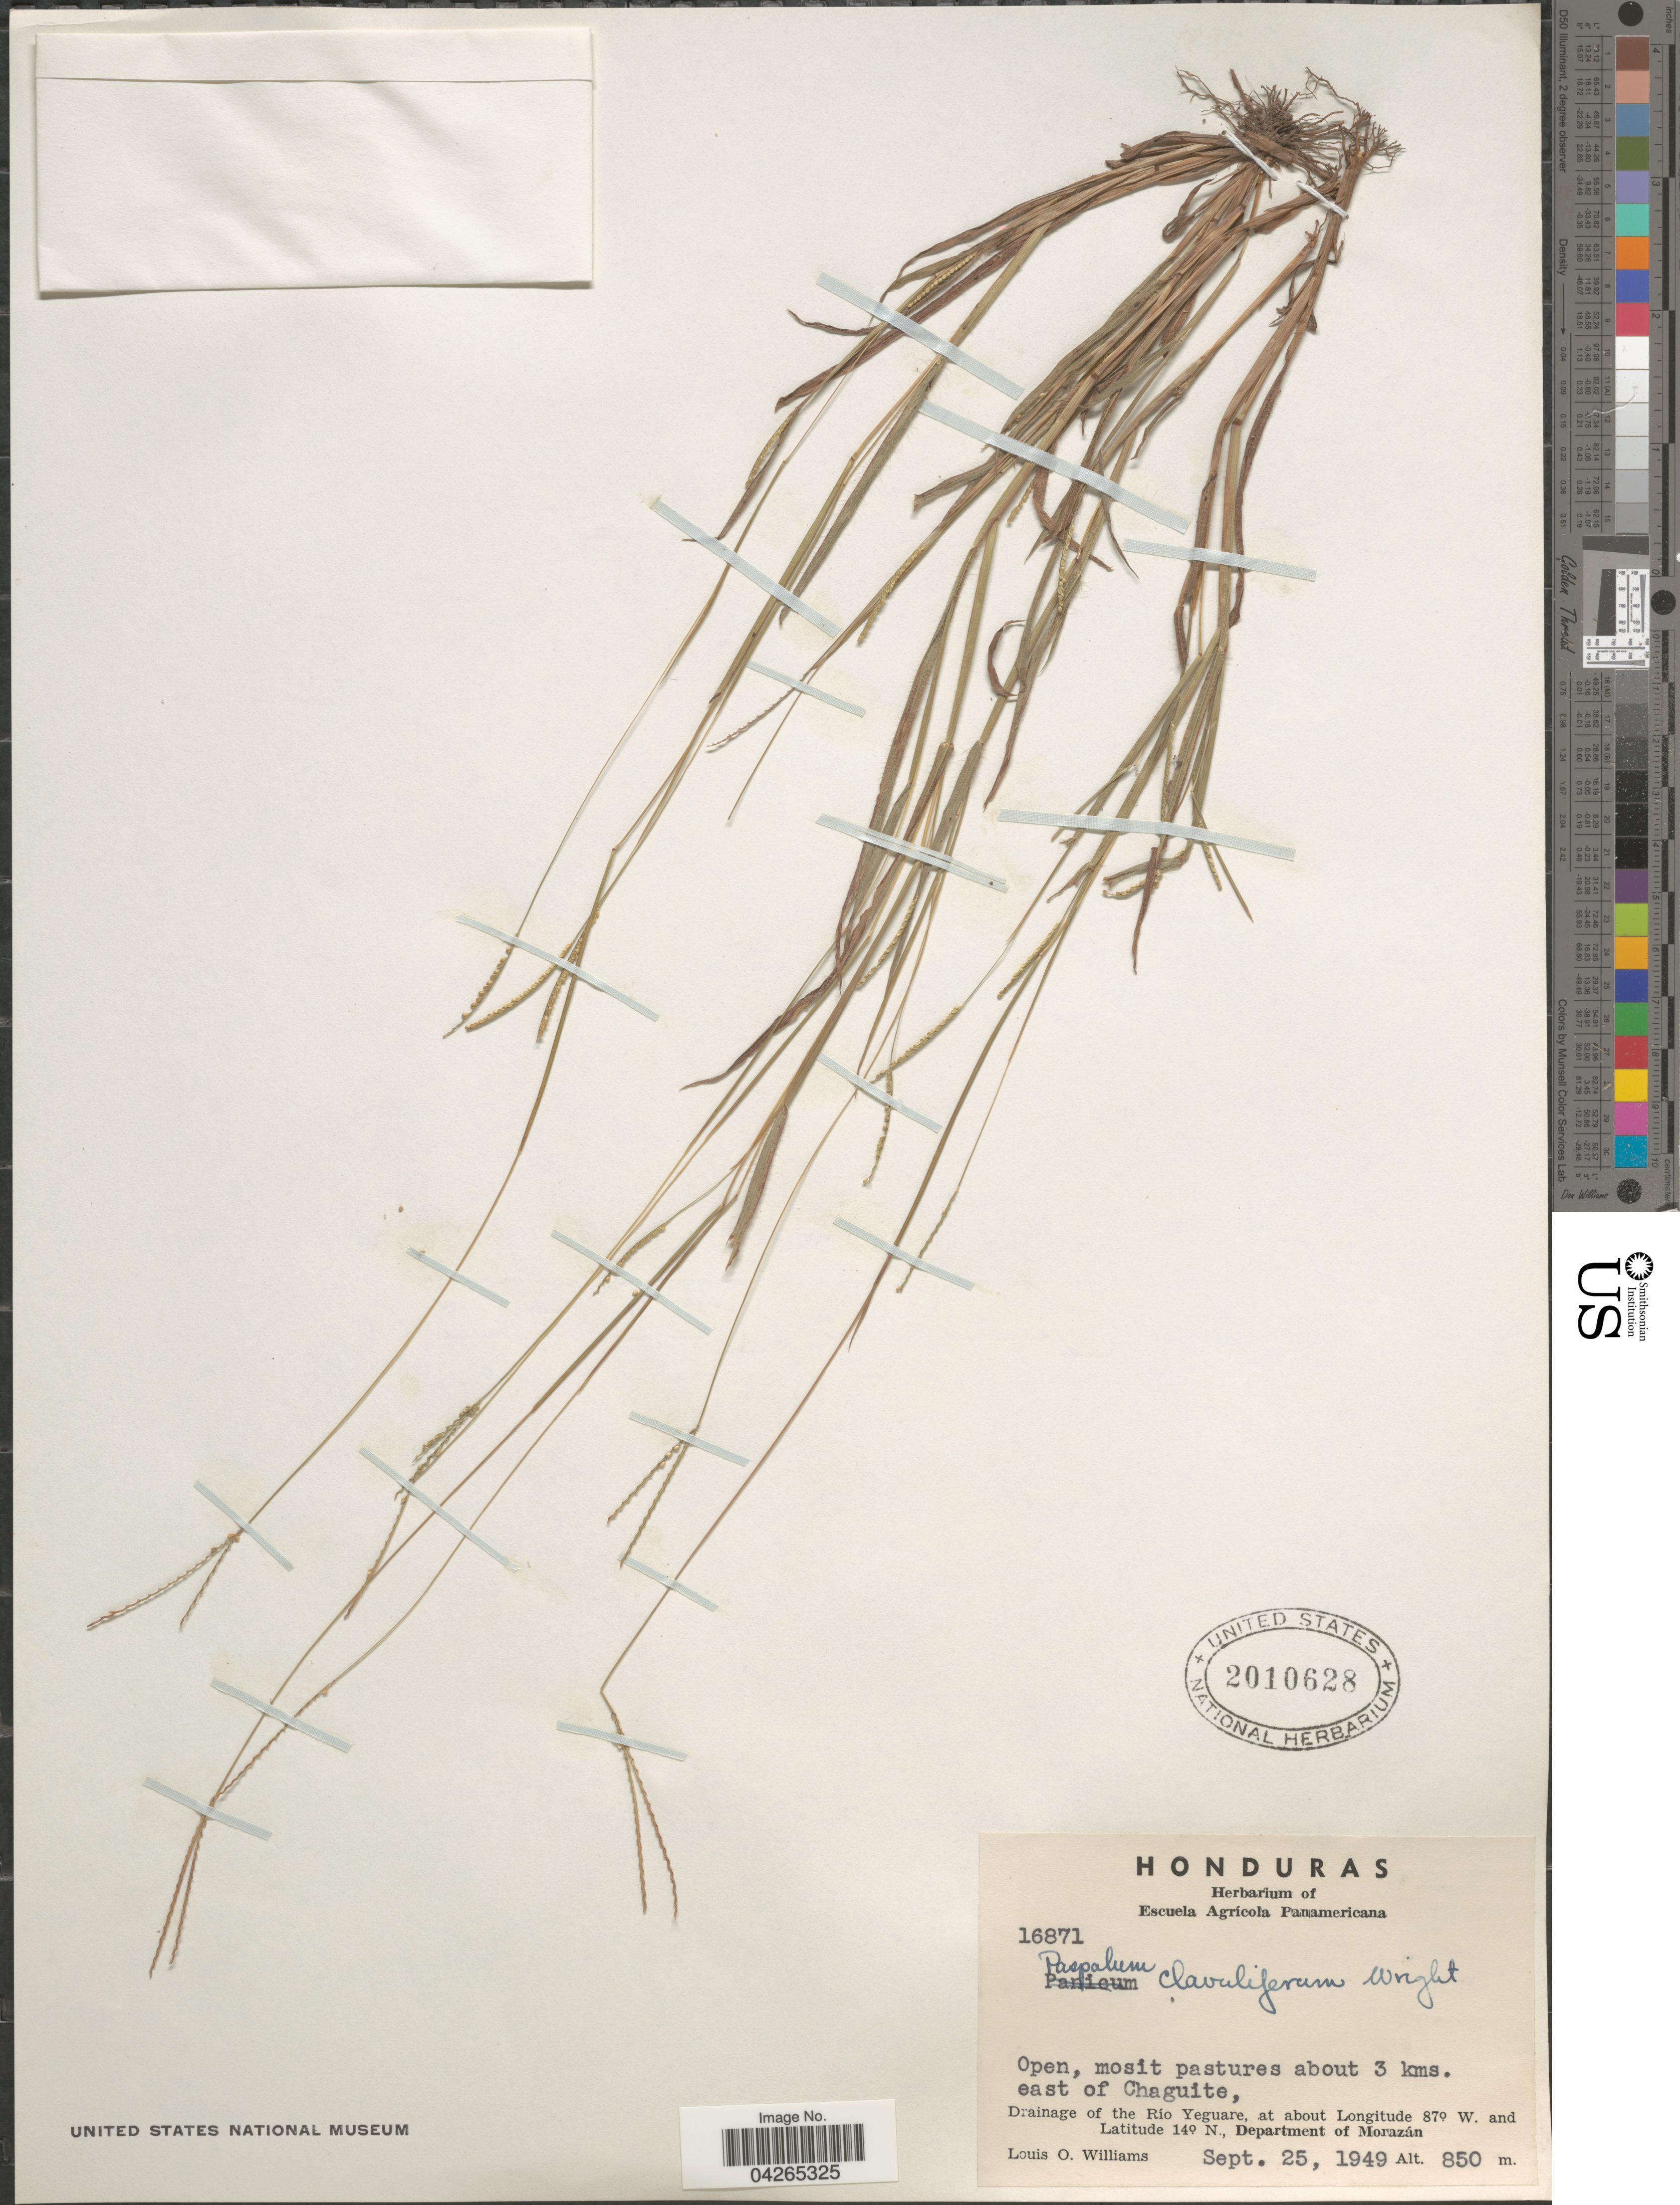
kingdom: Plantae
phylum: Tracheophyta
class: Liliopsida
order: Poales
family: Poaceae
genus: Paspalum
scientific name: Paspalum claviliferum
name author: C. Wright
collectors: L. O. Williams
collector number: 16871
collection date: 1949-09-25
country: Honduras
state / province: Fco. Morazán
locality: About 3 kms. east of Chaguite, Drainage of the Río Yeguare, Department of Morazán.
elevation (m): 850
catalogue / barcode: US 2010628